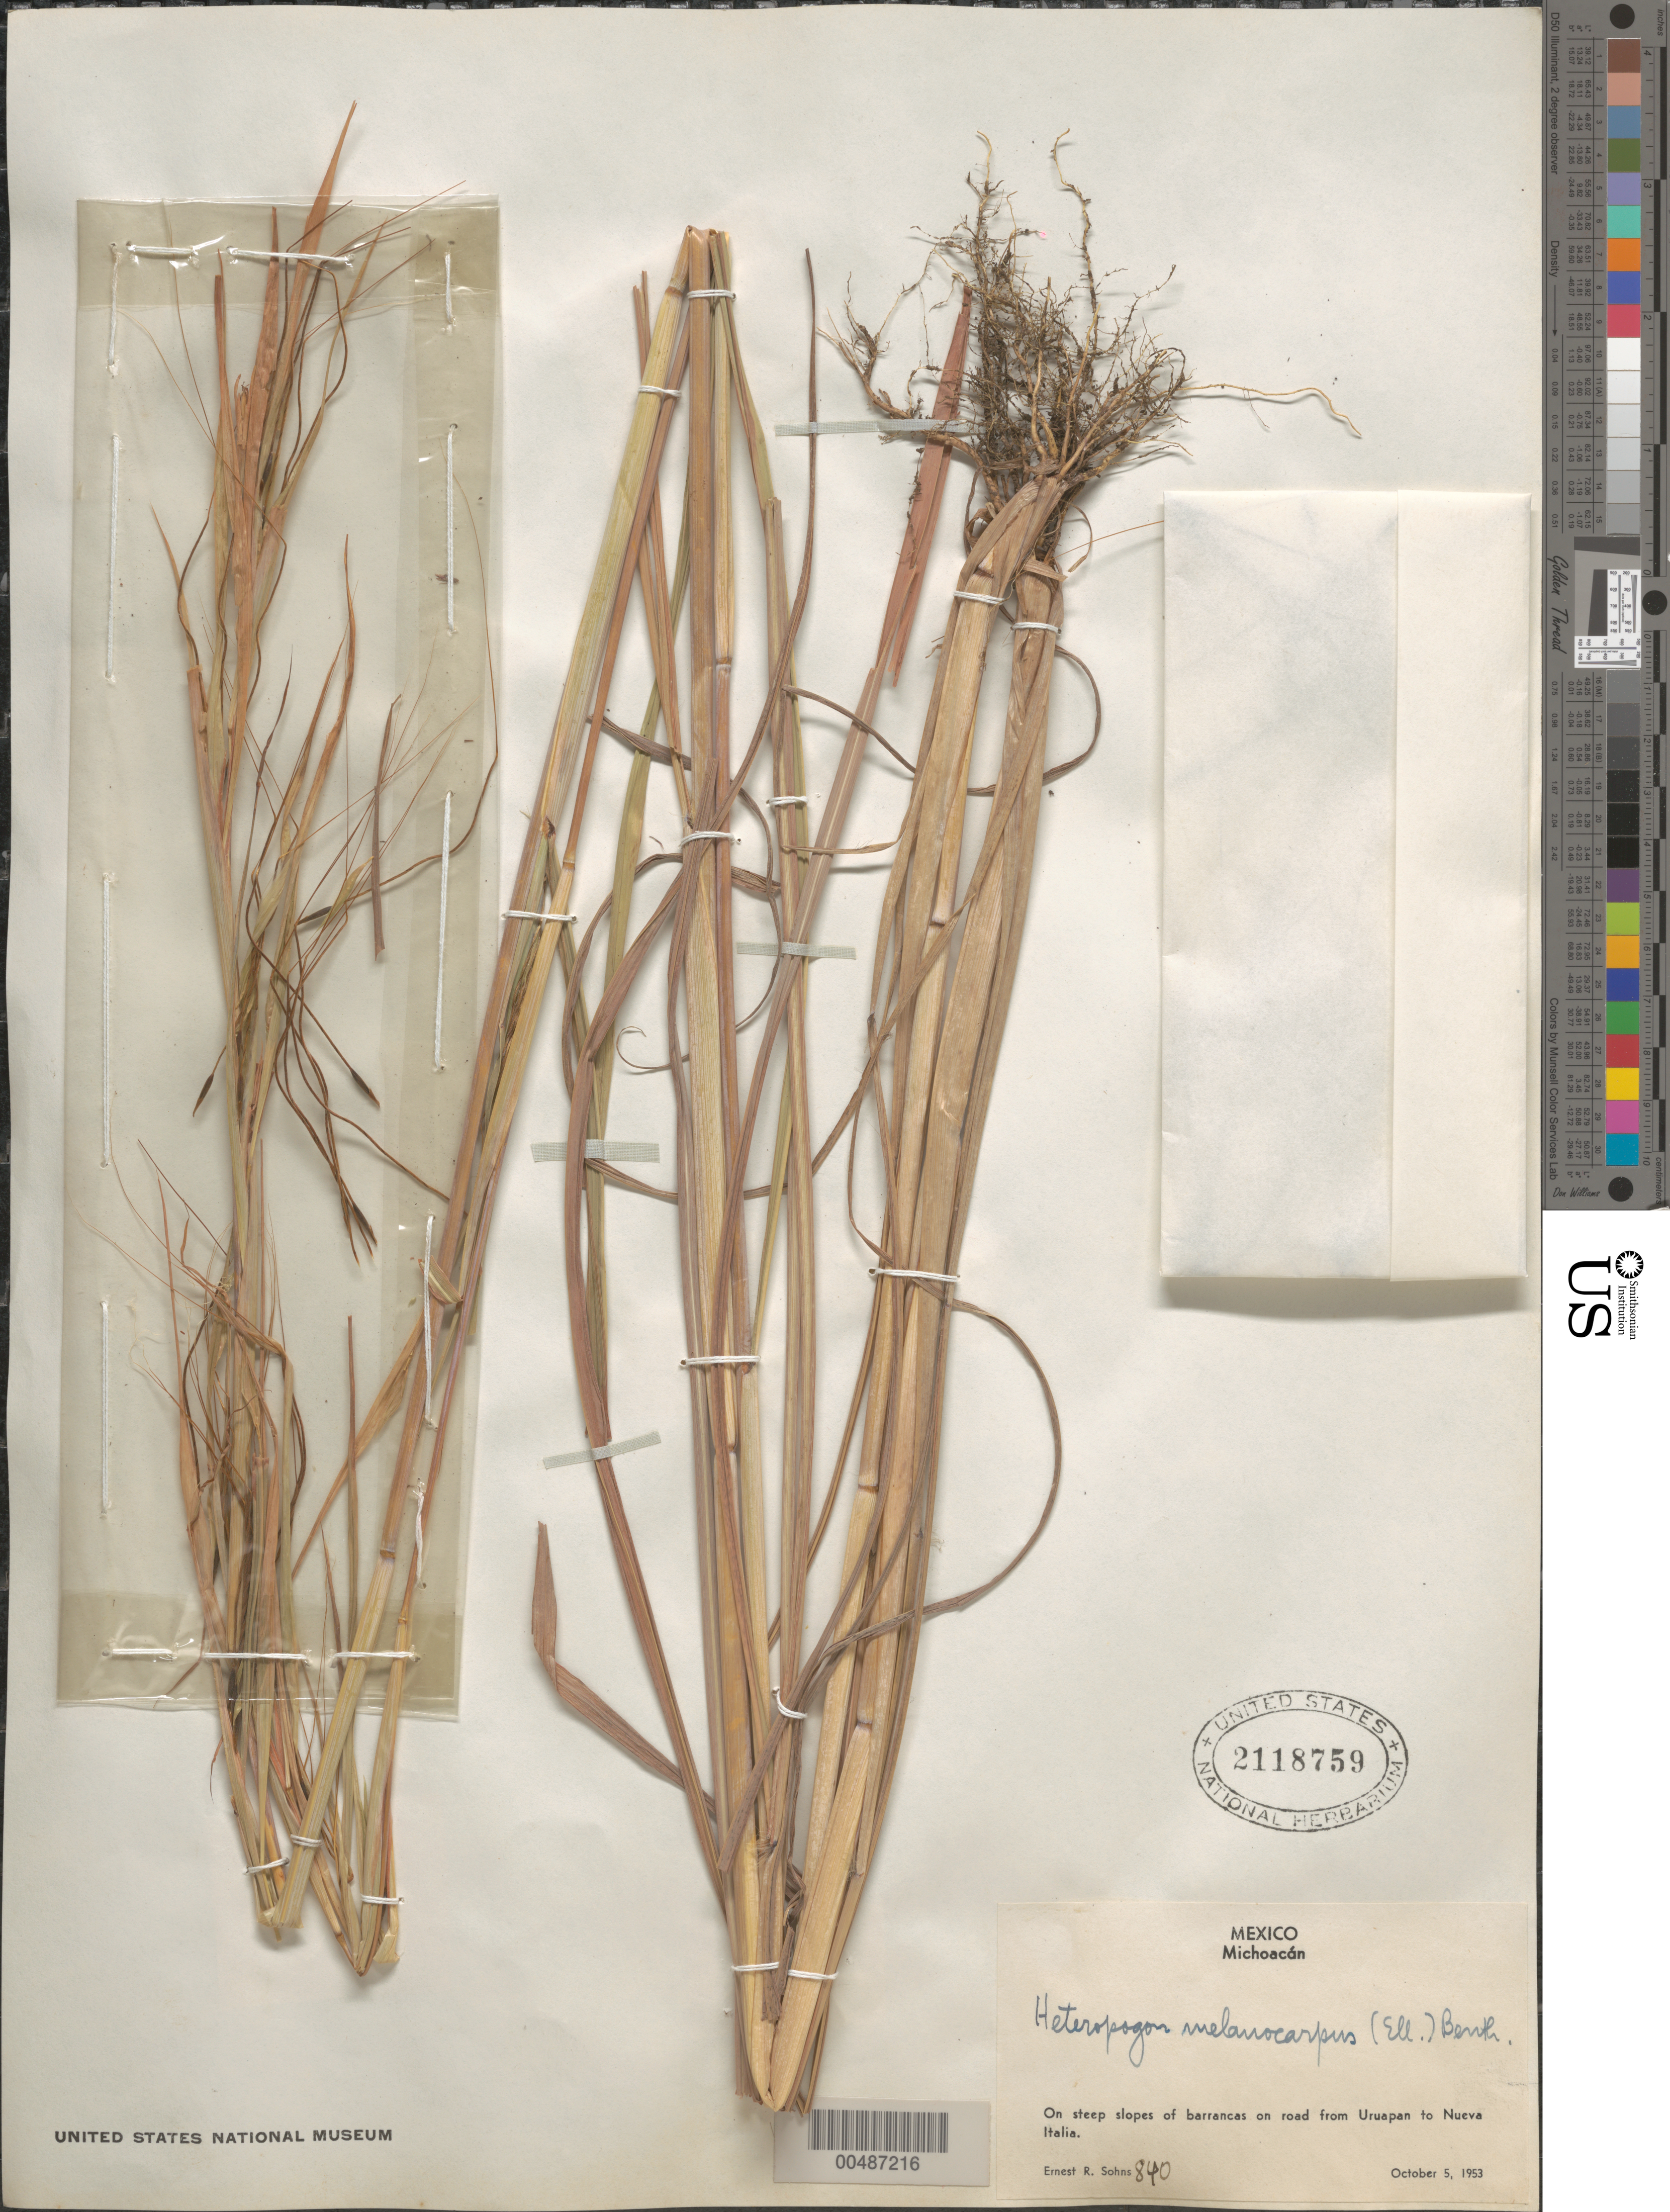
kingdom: Plantae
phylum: Tracheophyta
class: Liliopsida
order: Poales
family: Poaceae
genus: Heteropogon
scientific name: Heteropogon melanocarpus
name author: (Elliott) Benth.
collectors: E. R. Sohns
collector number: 840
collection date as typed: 5 Oct 1953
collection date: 1953-10-05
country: Mexico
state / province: Michoacán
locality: On steep slopes of barrancas on rd from Uruapan to Nueva Italia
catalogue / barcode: US 2118759